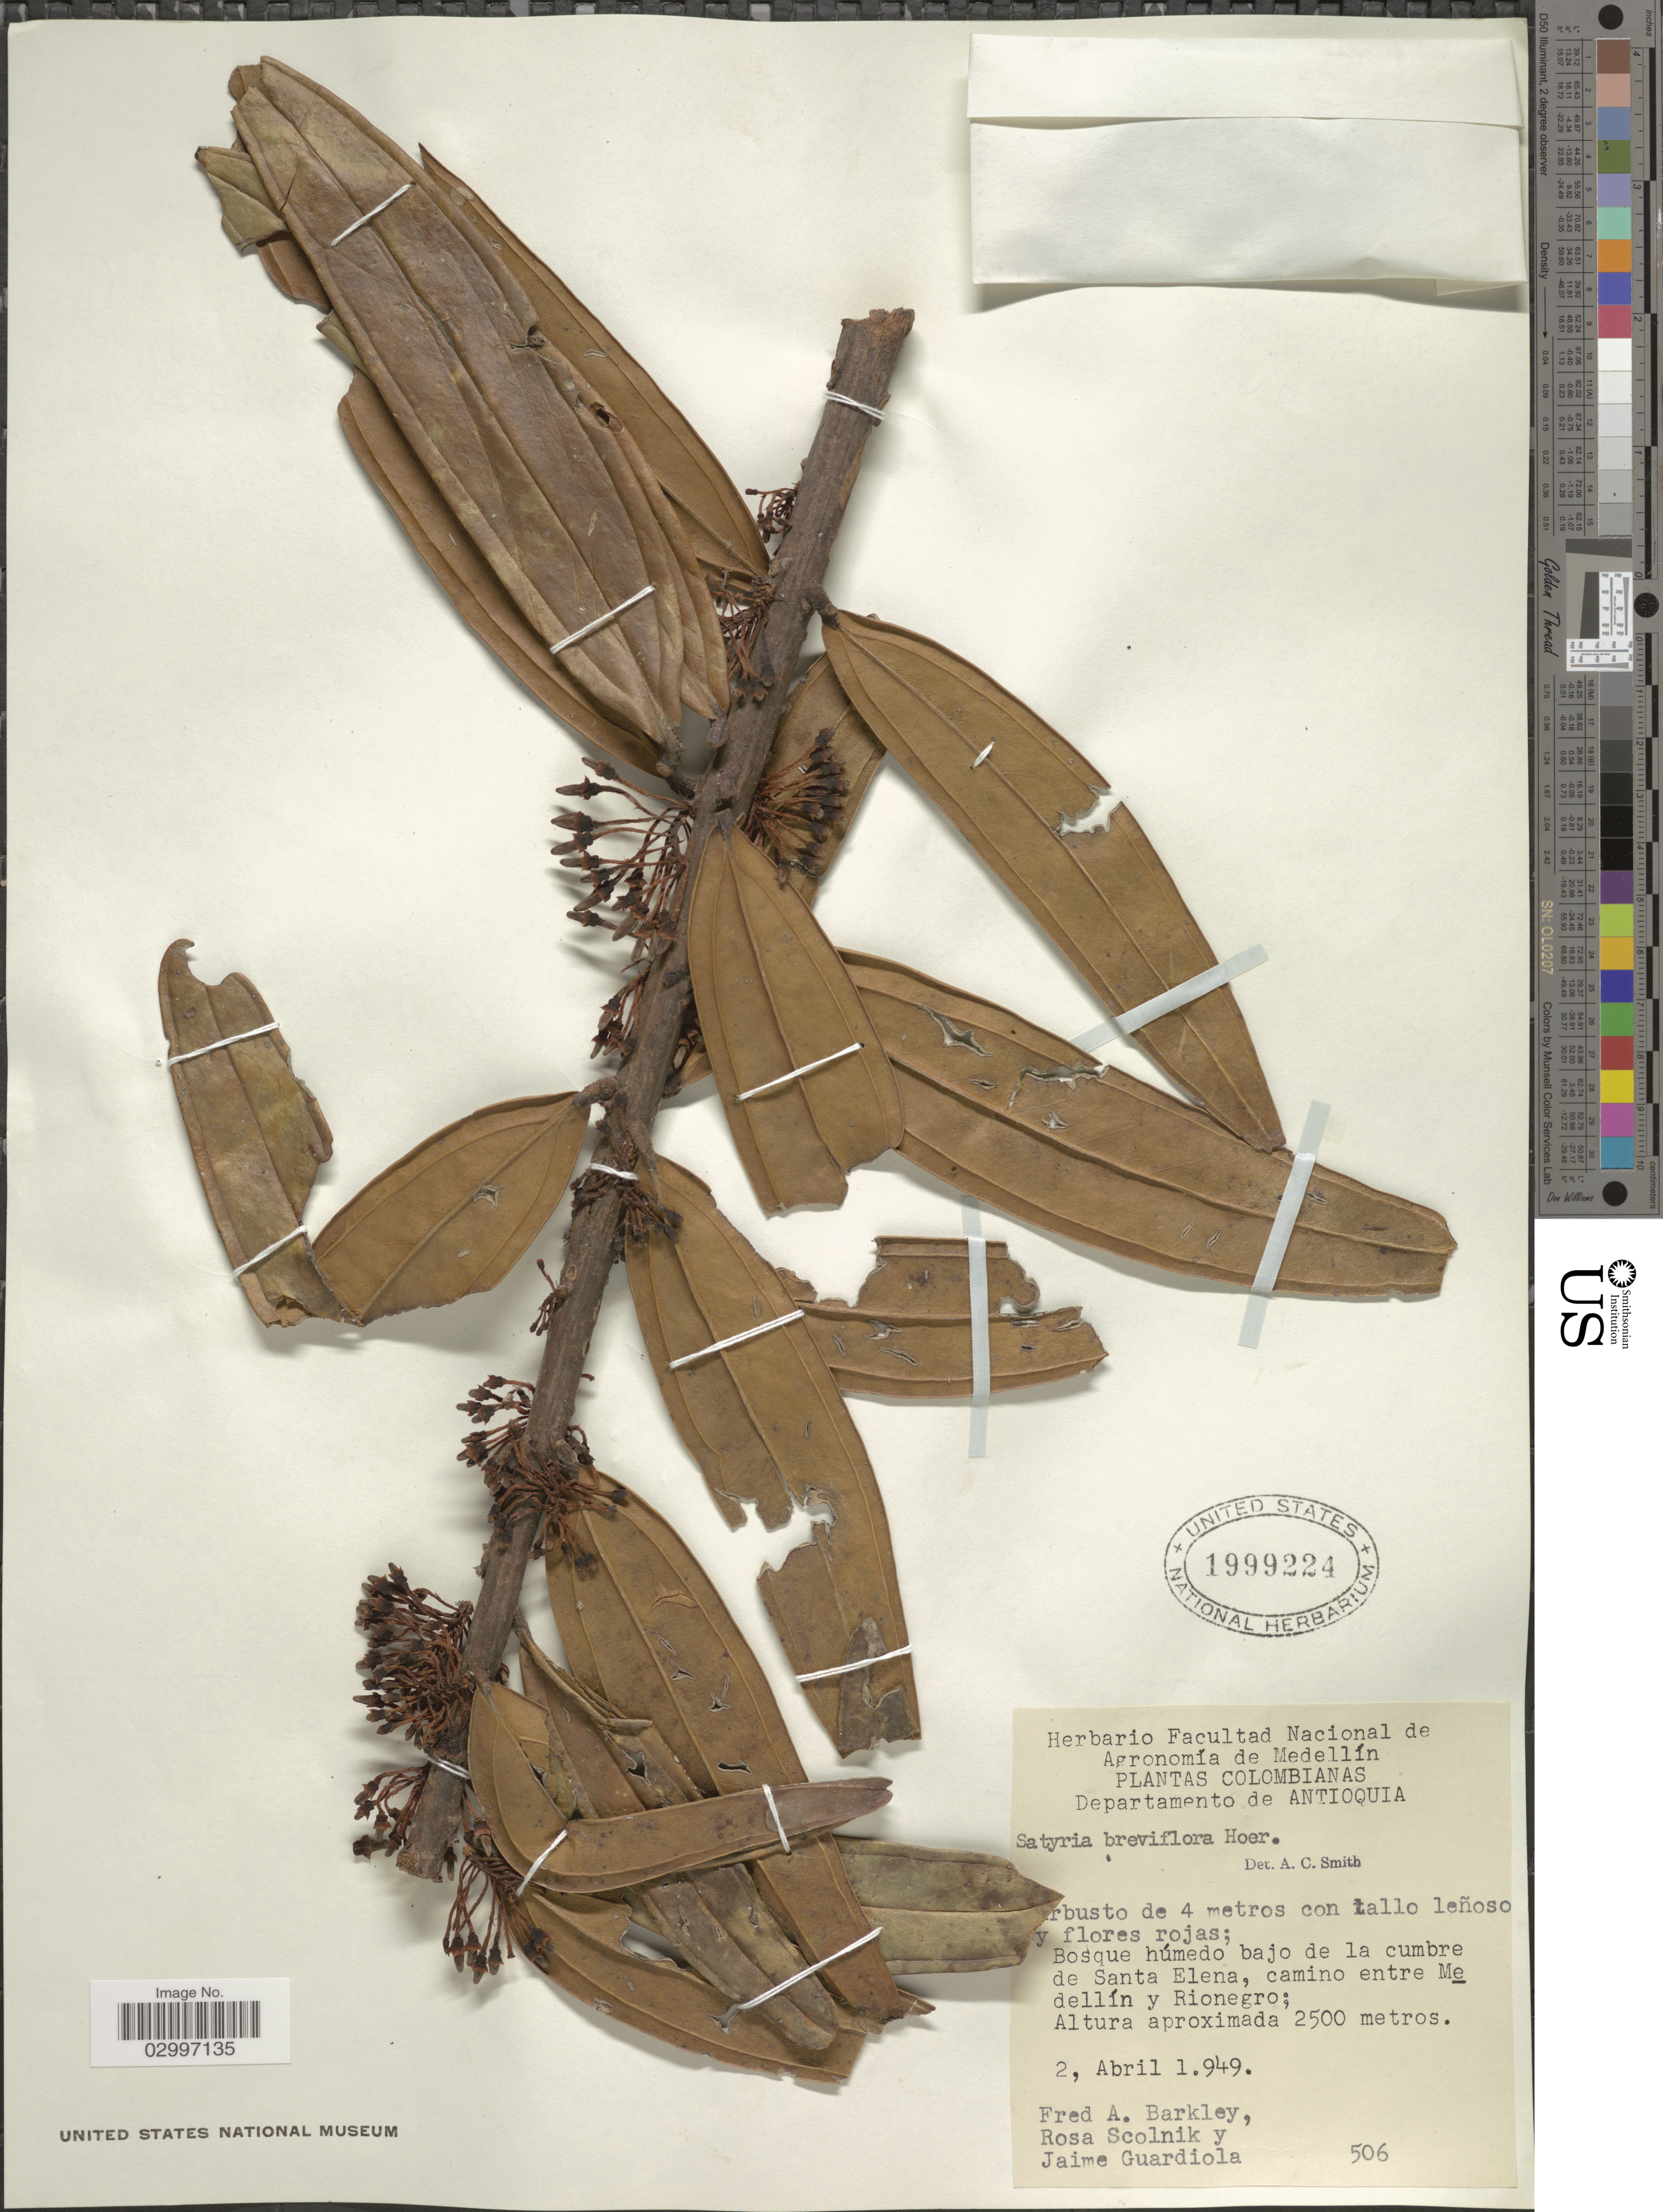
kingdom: Plantae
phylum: Tracheophyta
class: Magnoliopsida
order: Ericales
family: Ericaceae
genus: Satyria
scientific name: Satyria breviflora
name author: Hoerold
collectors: F. A. Barkley, R. Scolnik & J. Guardiola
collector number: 506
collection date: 1949-04-02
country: Colombia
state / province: Antioquia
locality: Departamento de Antioquia, Bosque húmedo bajo de la cumbre de Santa Elena, camino entre Medellín y Rionegro.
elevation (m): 2500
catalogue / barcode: US 1999224